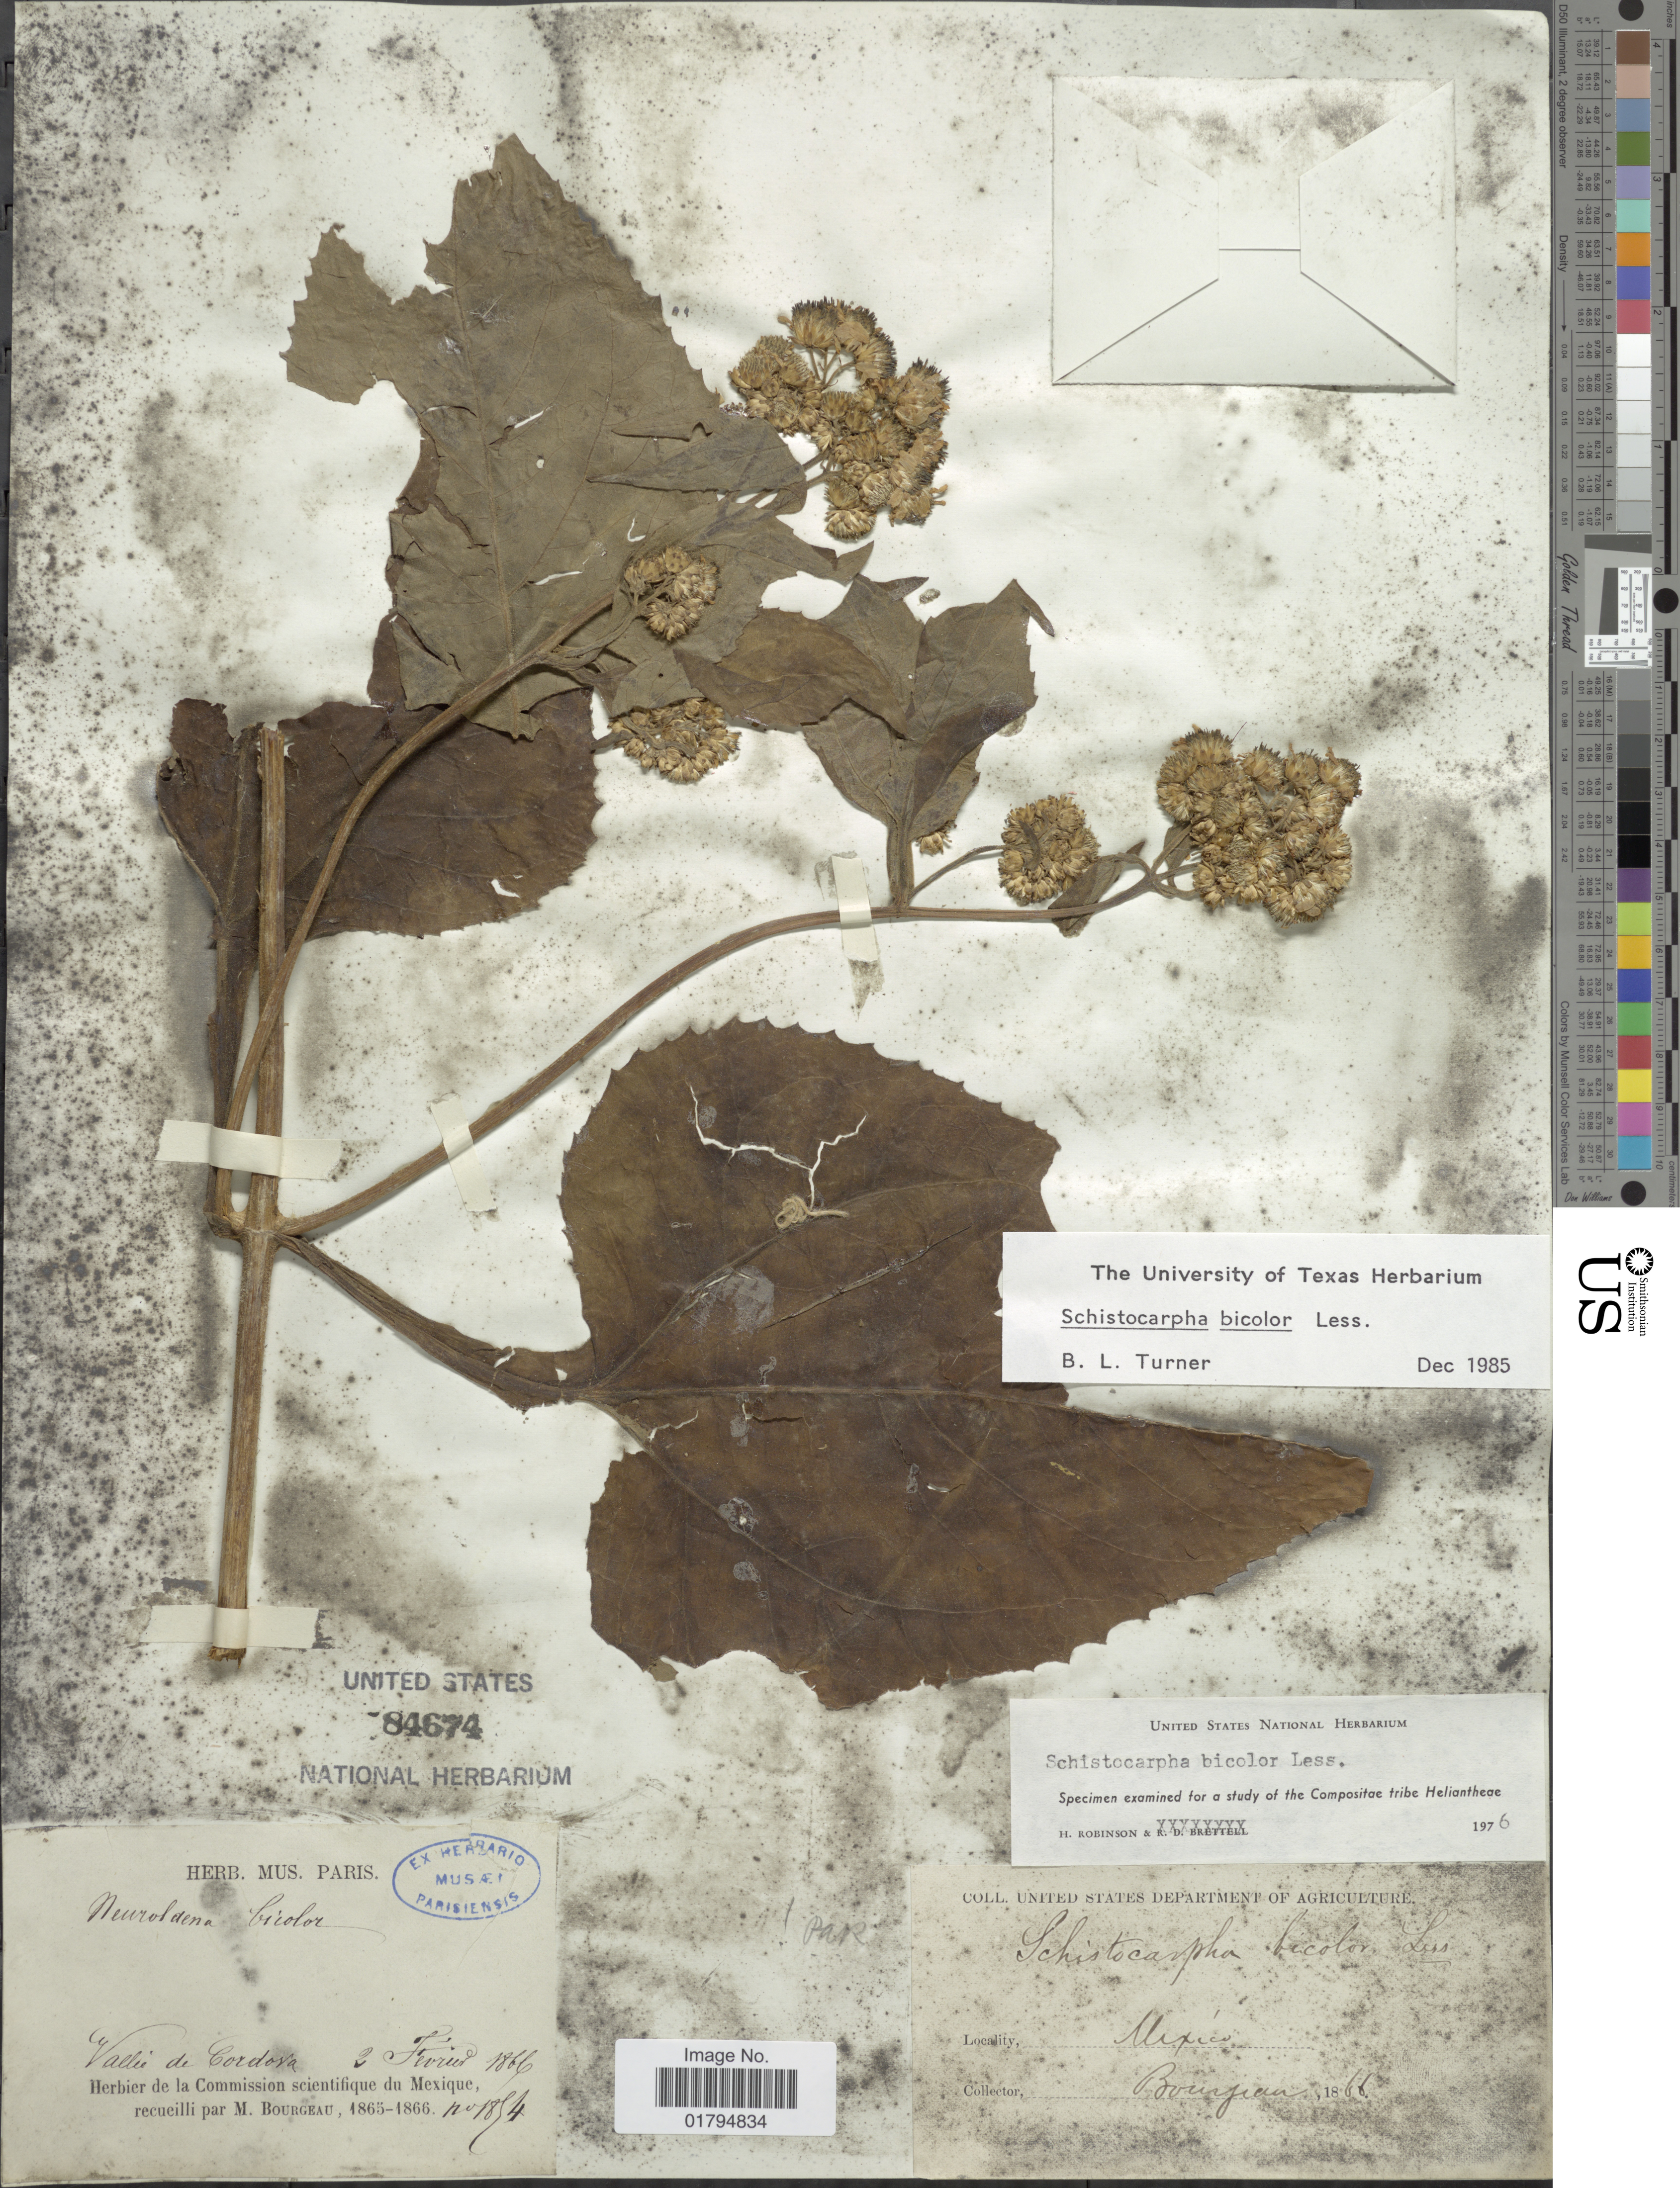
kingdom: Plantae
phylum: Tracheophyta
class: Magnoliopsida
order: Asterales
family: Asteraceae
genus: Schistocarpha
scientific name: Schistocarpha bicolor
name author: Less.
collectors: M. Bourgeau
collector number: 1874*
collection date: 1866-02-02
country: Mexico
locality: Vallee de Cordova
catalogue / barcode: US 84674